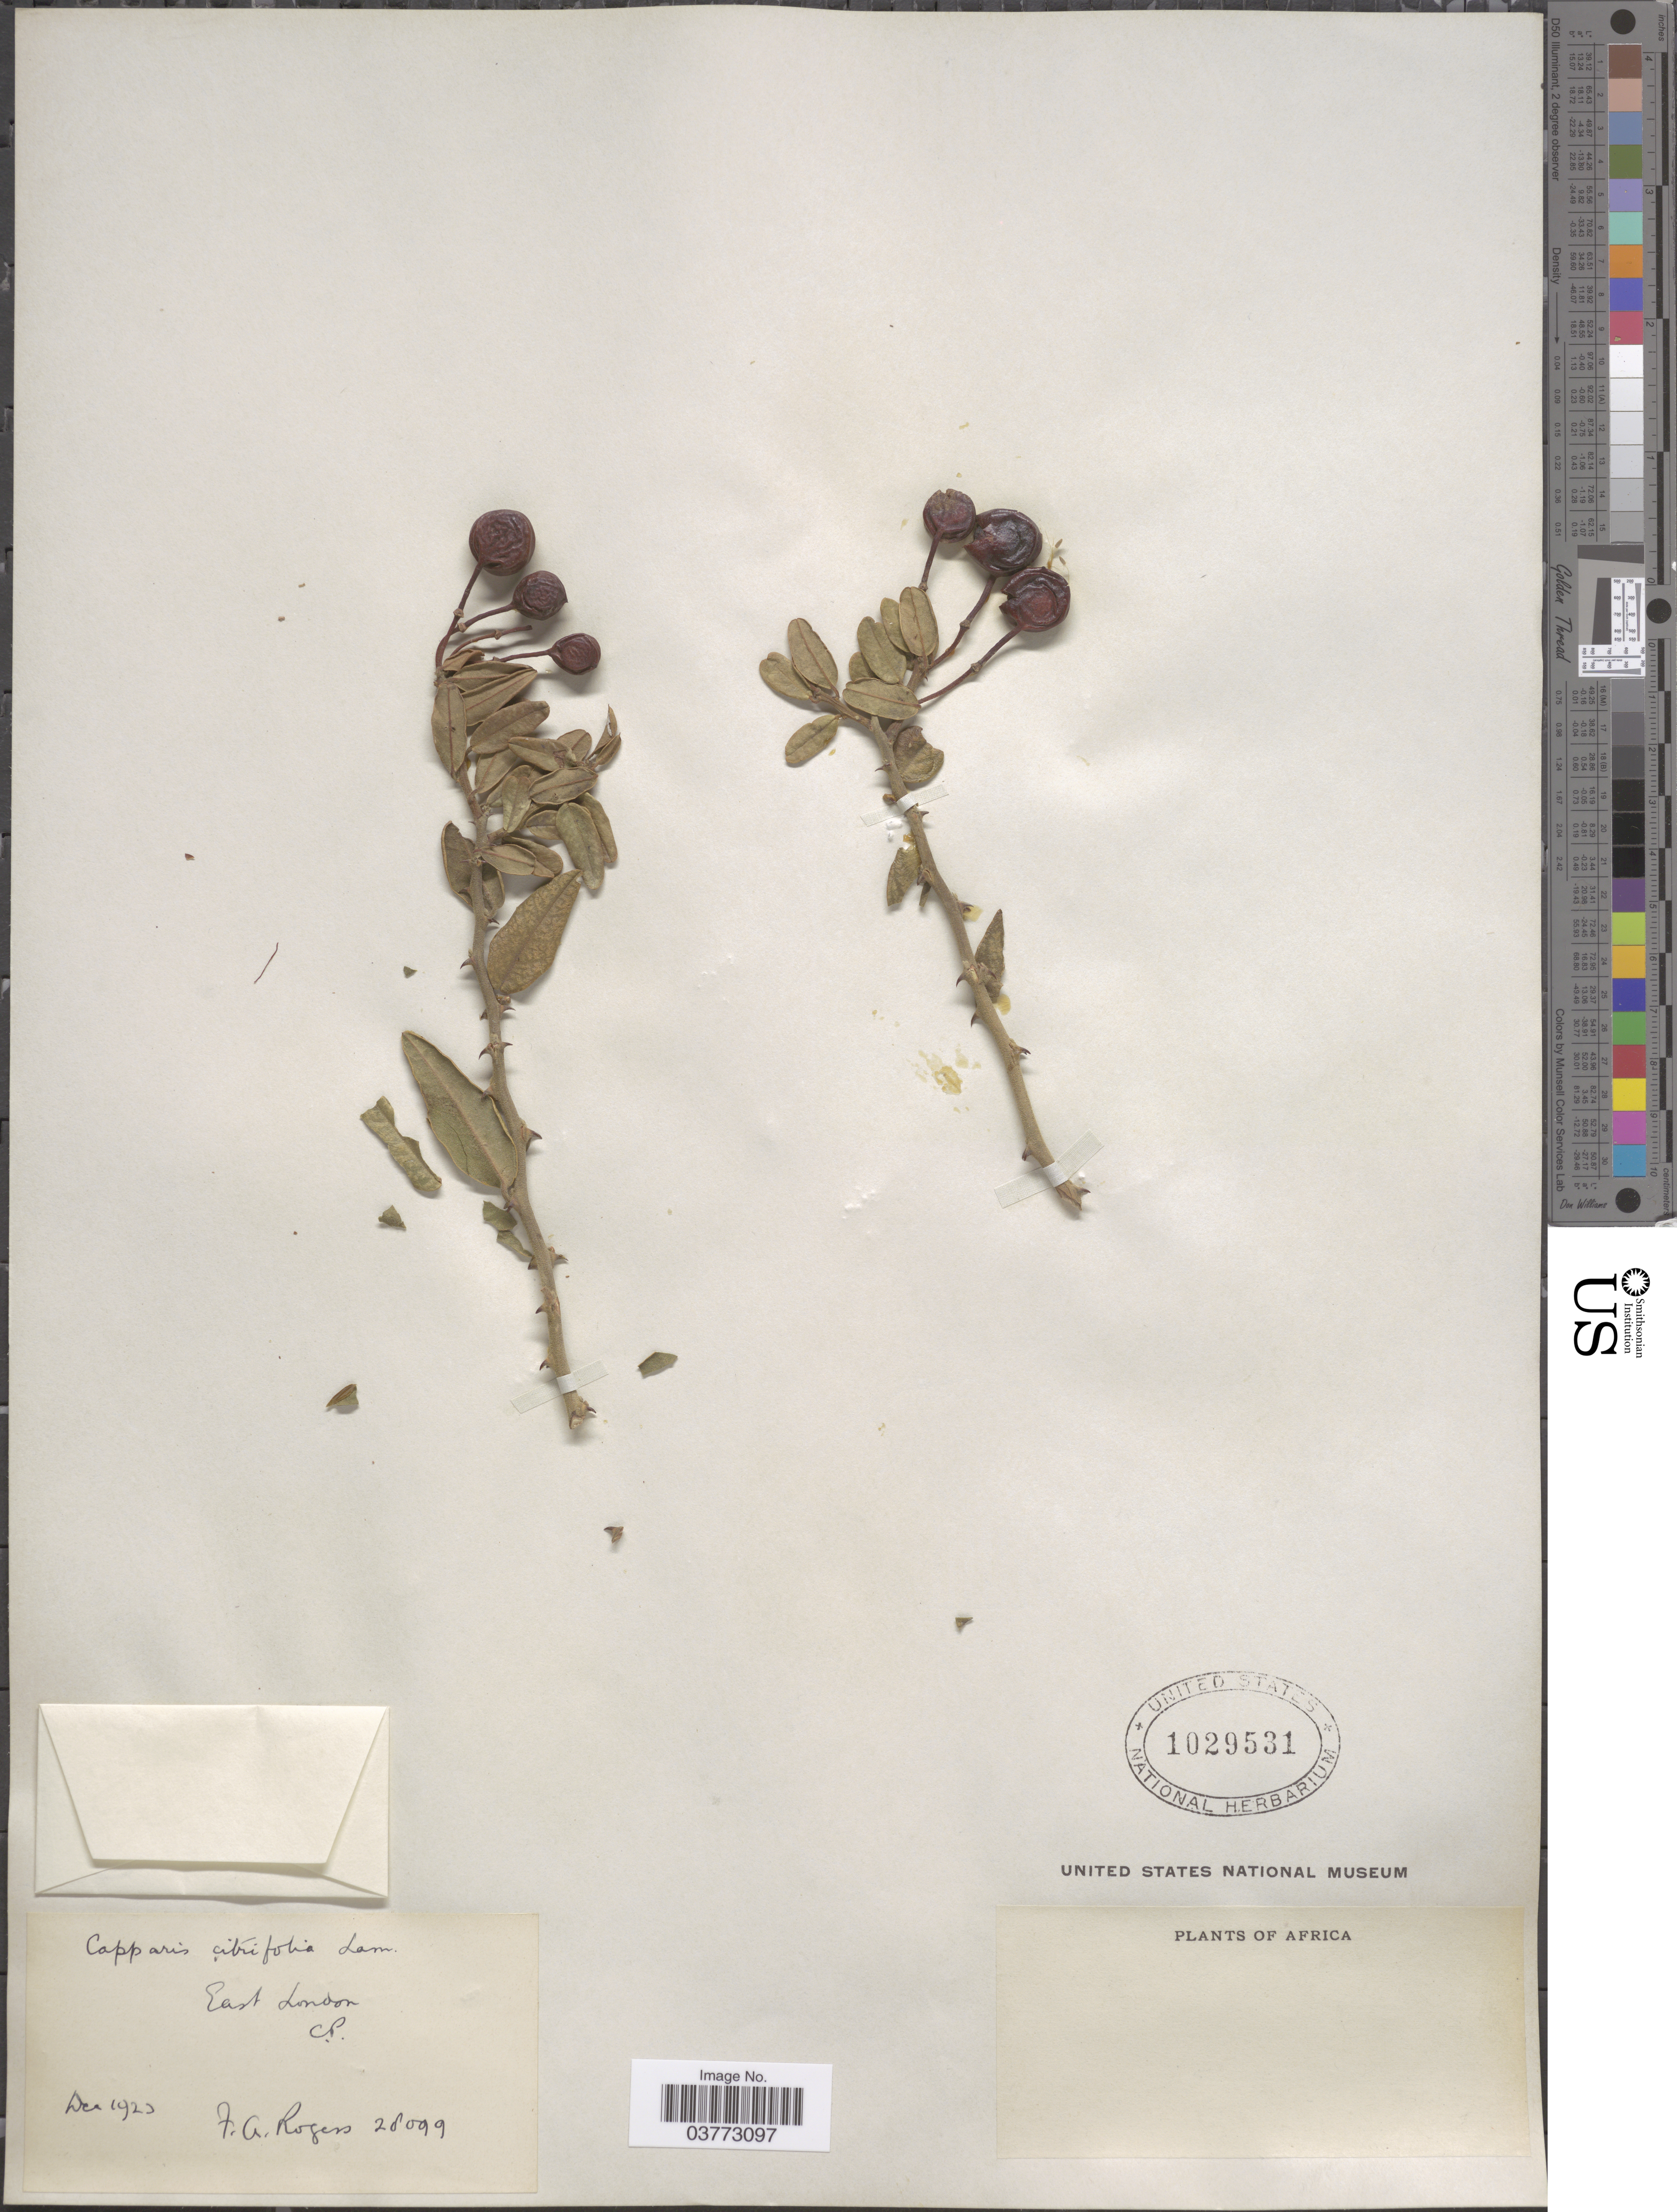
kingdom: Plantae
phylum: Tracheophyta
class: Magnoliopsida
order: Brassicales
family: Capparaceae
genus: Capparis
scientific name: Capparis citrifolia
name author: Lam.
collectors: F. A. Rogers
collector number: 28099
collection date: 1923-12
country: South Africa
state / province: Eastern Cape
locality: Africa. East London. C. P.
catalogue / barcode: US 1029531